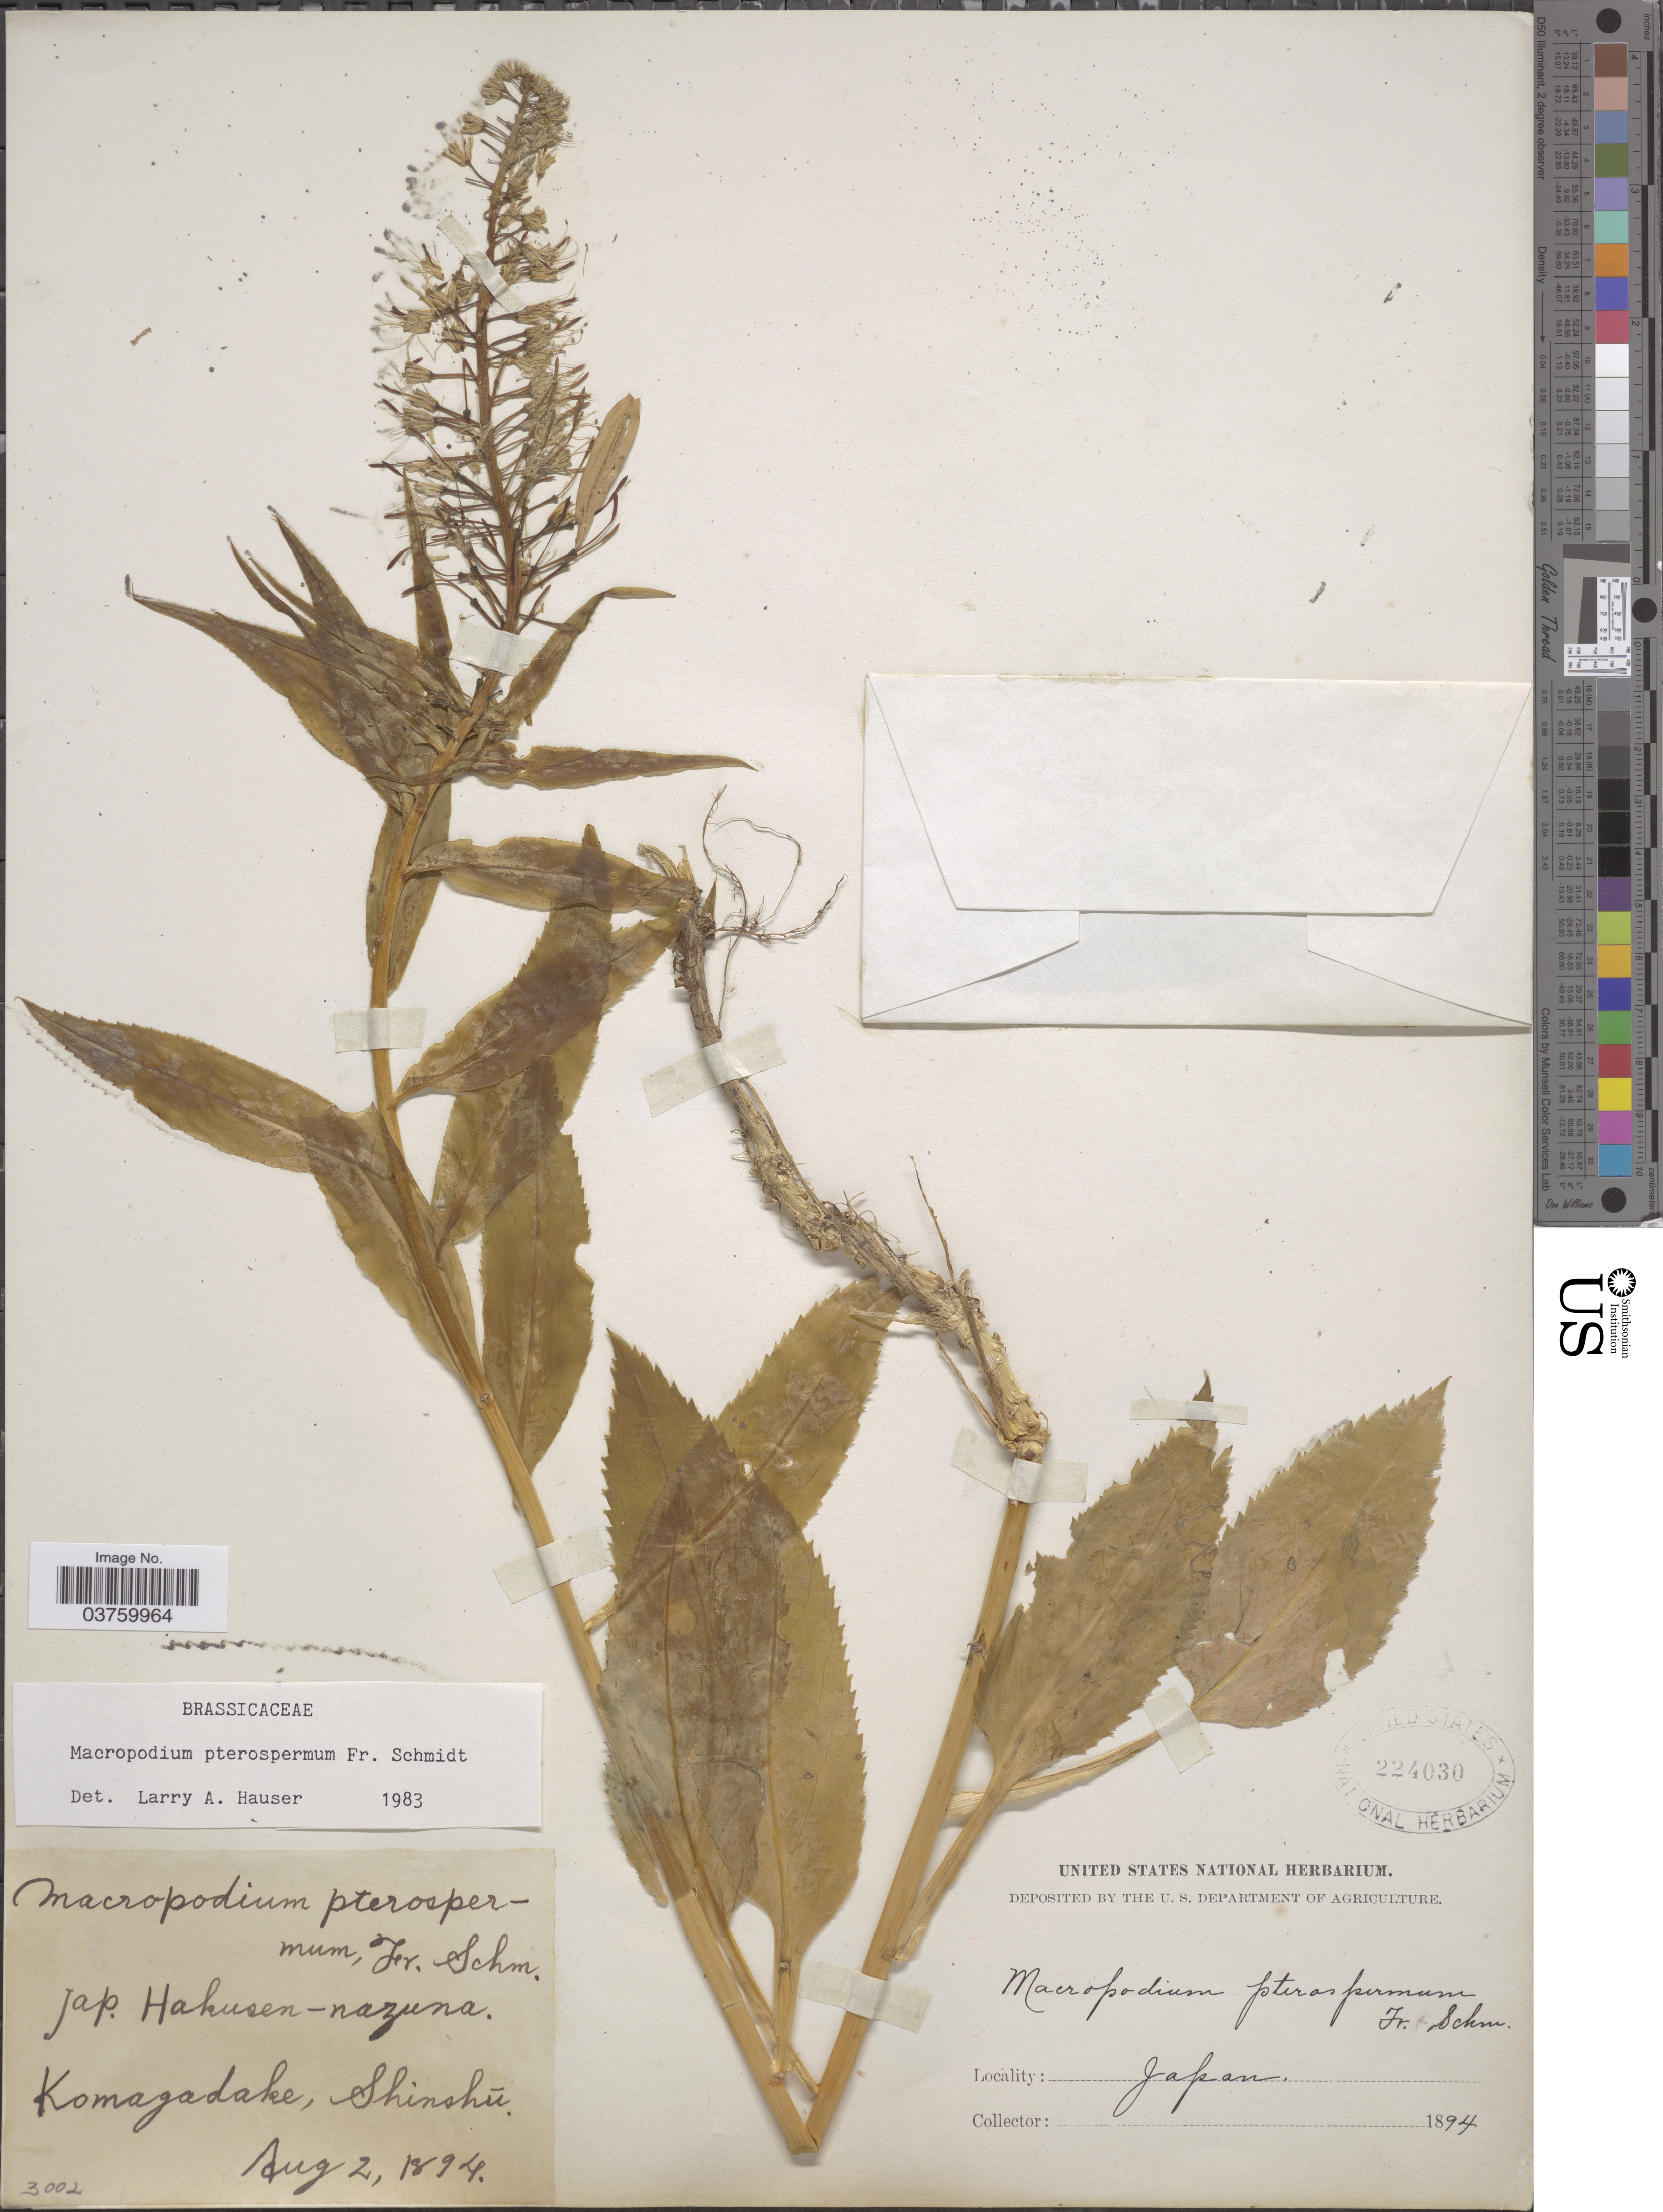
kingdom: Plantae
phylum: Tracheophyta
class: Magnoliopsida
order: Brassicales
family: Brassicaceae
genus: Macropodium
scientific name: Macropodium pterospermum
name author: F. Schmidt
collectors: ex herb. United States National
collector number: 3002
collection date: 1894-08-02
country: Japan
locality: Hakusen-nazuna. Komagadake, Shinshu.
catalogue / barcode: US 224030